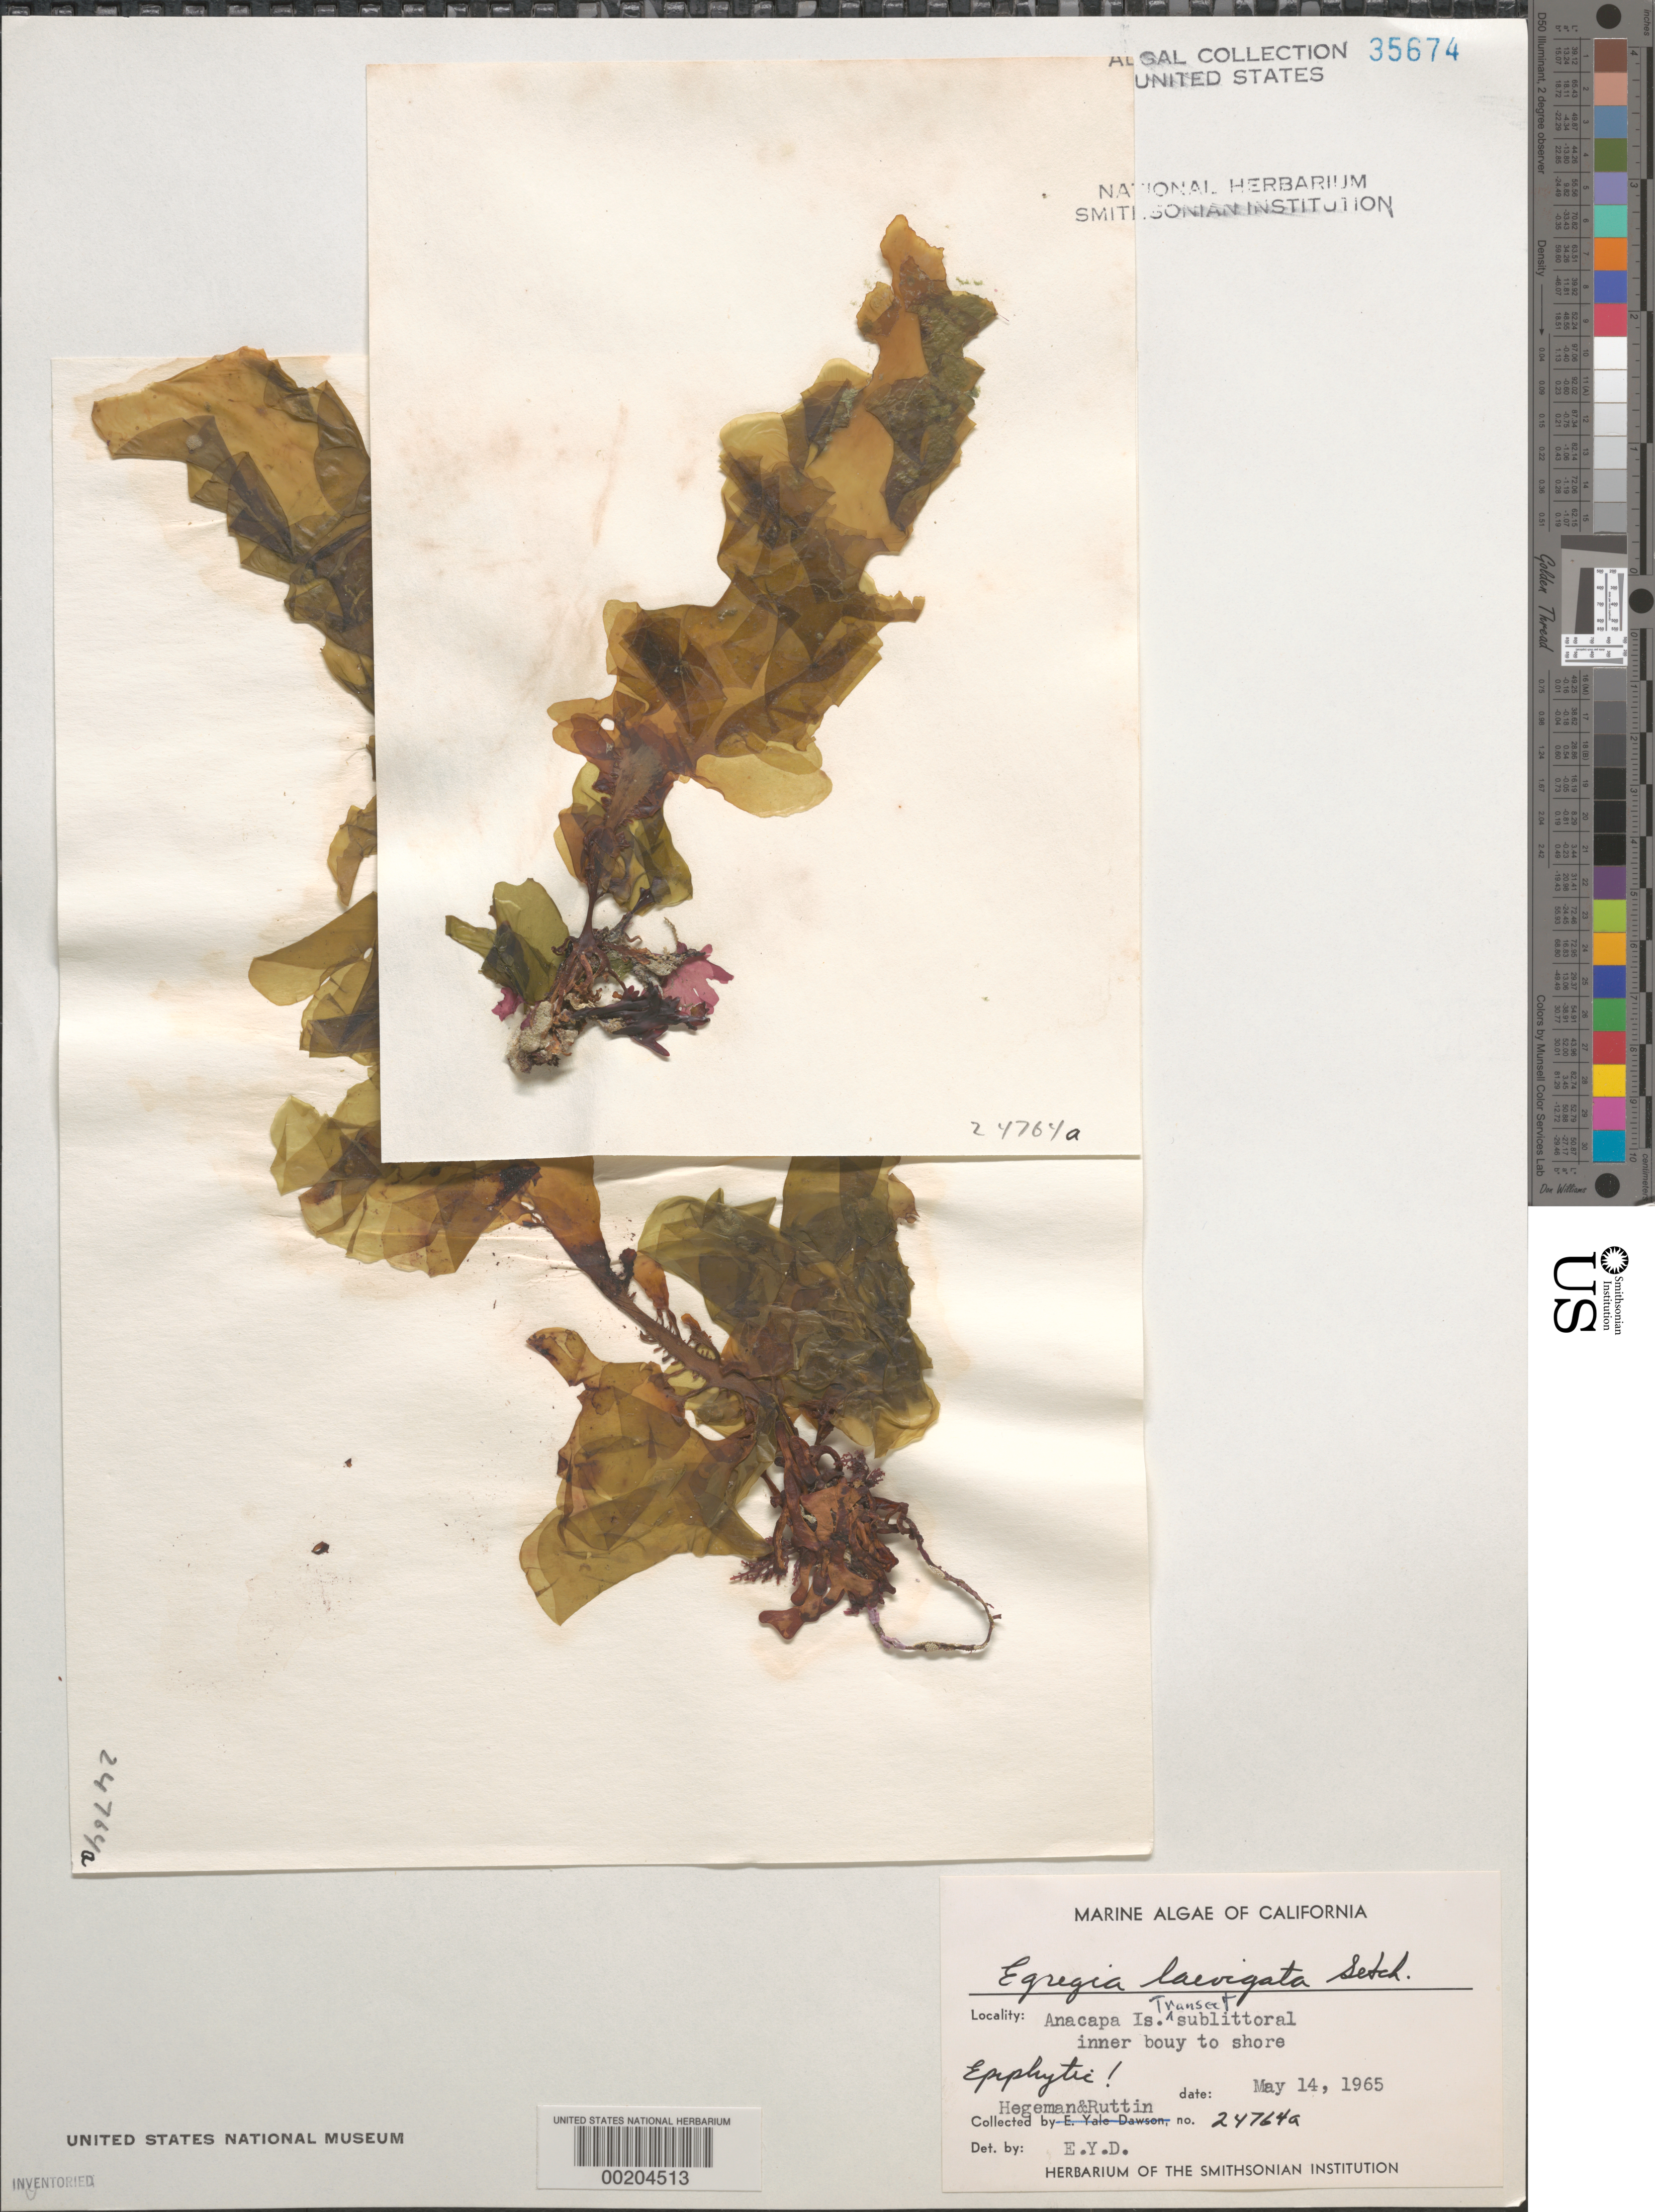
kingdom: Chromista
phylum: Ochrophyta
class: Phaeophyceae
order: Laminariales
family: Lessoniaceae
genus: Egregia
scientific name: Egregia menziesii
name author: (Turner) Aresch.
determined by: Algae name updating Project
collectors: R. Hegeman & -. Ruttin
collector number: EYD 24764a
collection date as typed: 14 May 1965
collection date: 1965-05-14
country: United States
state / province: California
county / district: Ventura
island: Anacapa Island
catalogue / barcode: US 35674